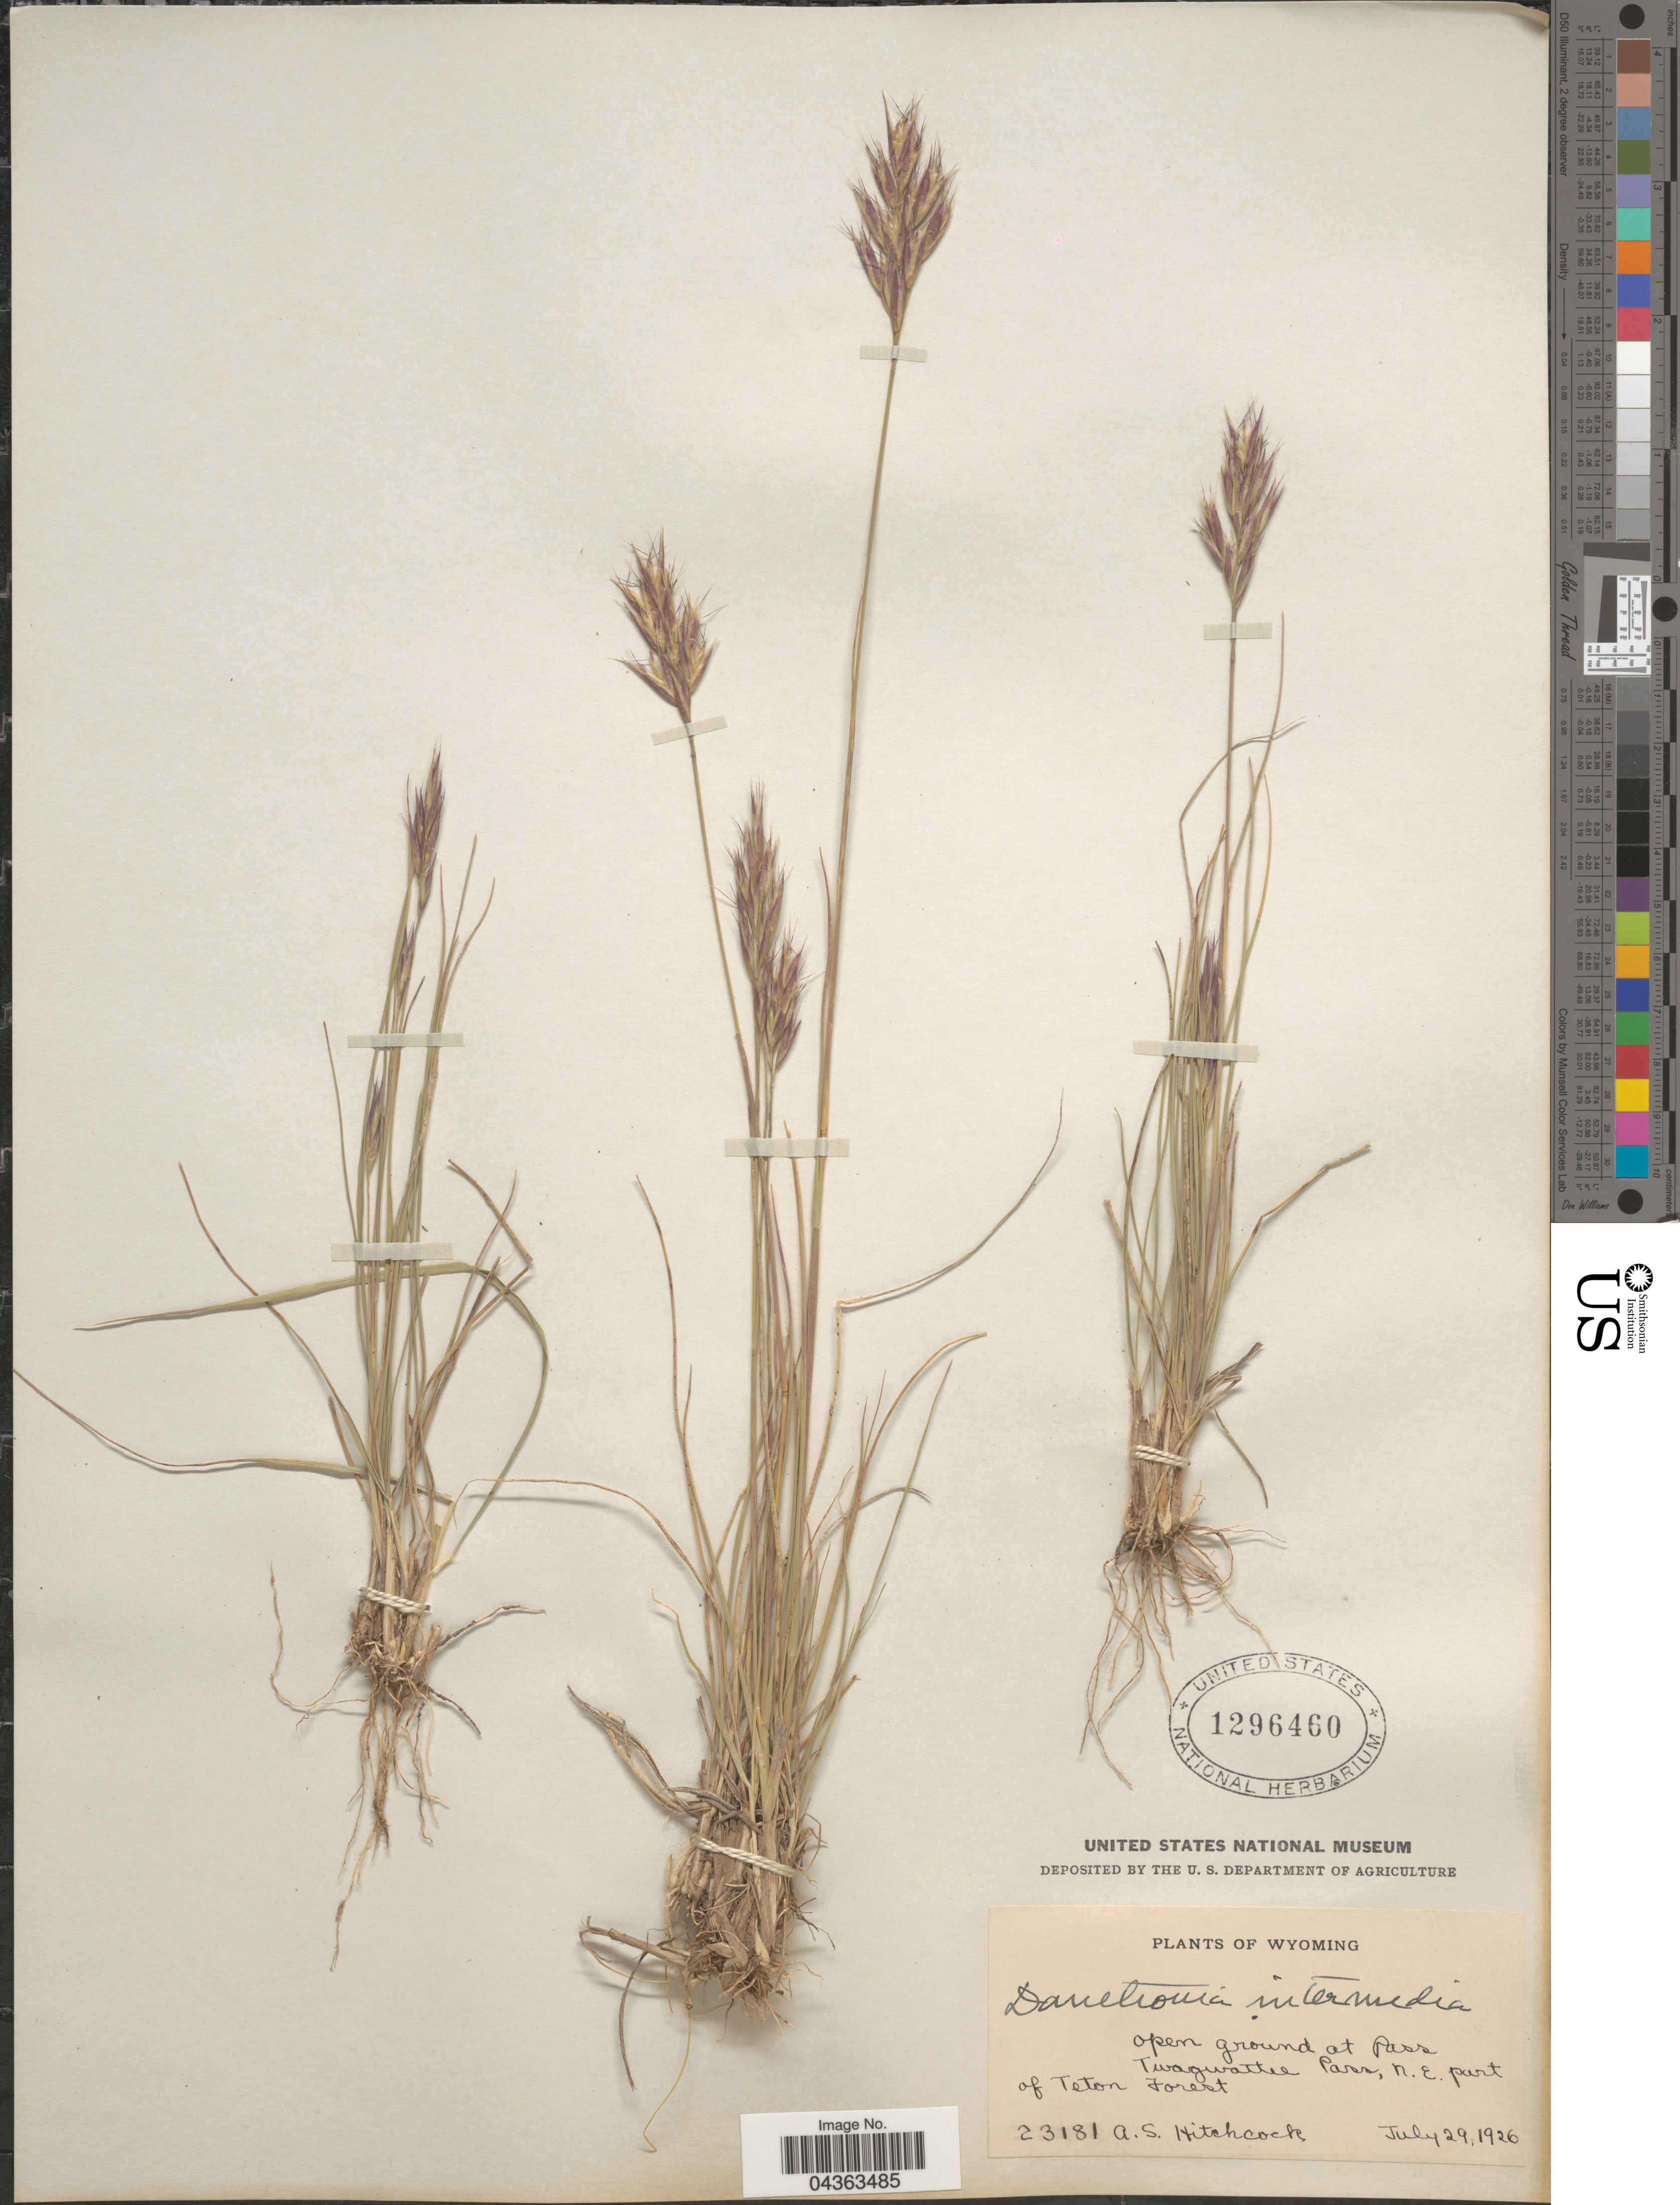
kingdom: Plantae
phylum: Tracheophyta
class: Liliopsida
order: Poales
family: Poaceae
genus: Danthonia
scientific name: Danthonia intermedia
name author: Vasey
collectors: A. S. Hitchcock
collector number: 23181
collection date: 1926-07-29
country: United States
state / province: Wyoming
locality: Open ground at Pass Twagwatee Pass, N.E. part of Teton Forest.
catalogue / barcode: US 1296460